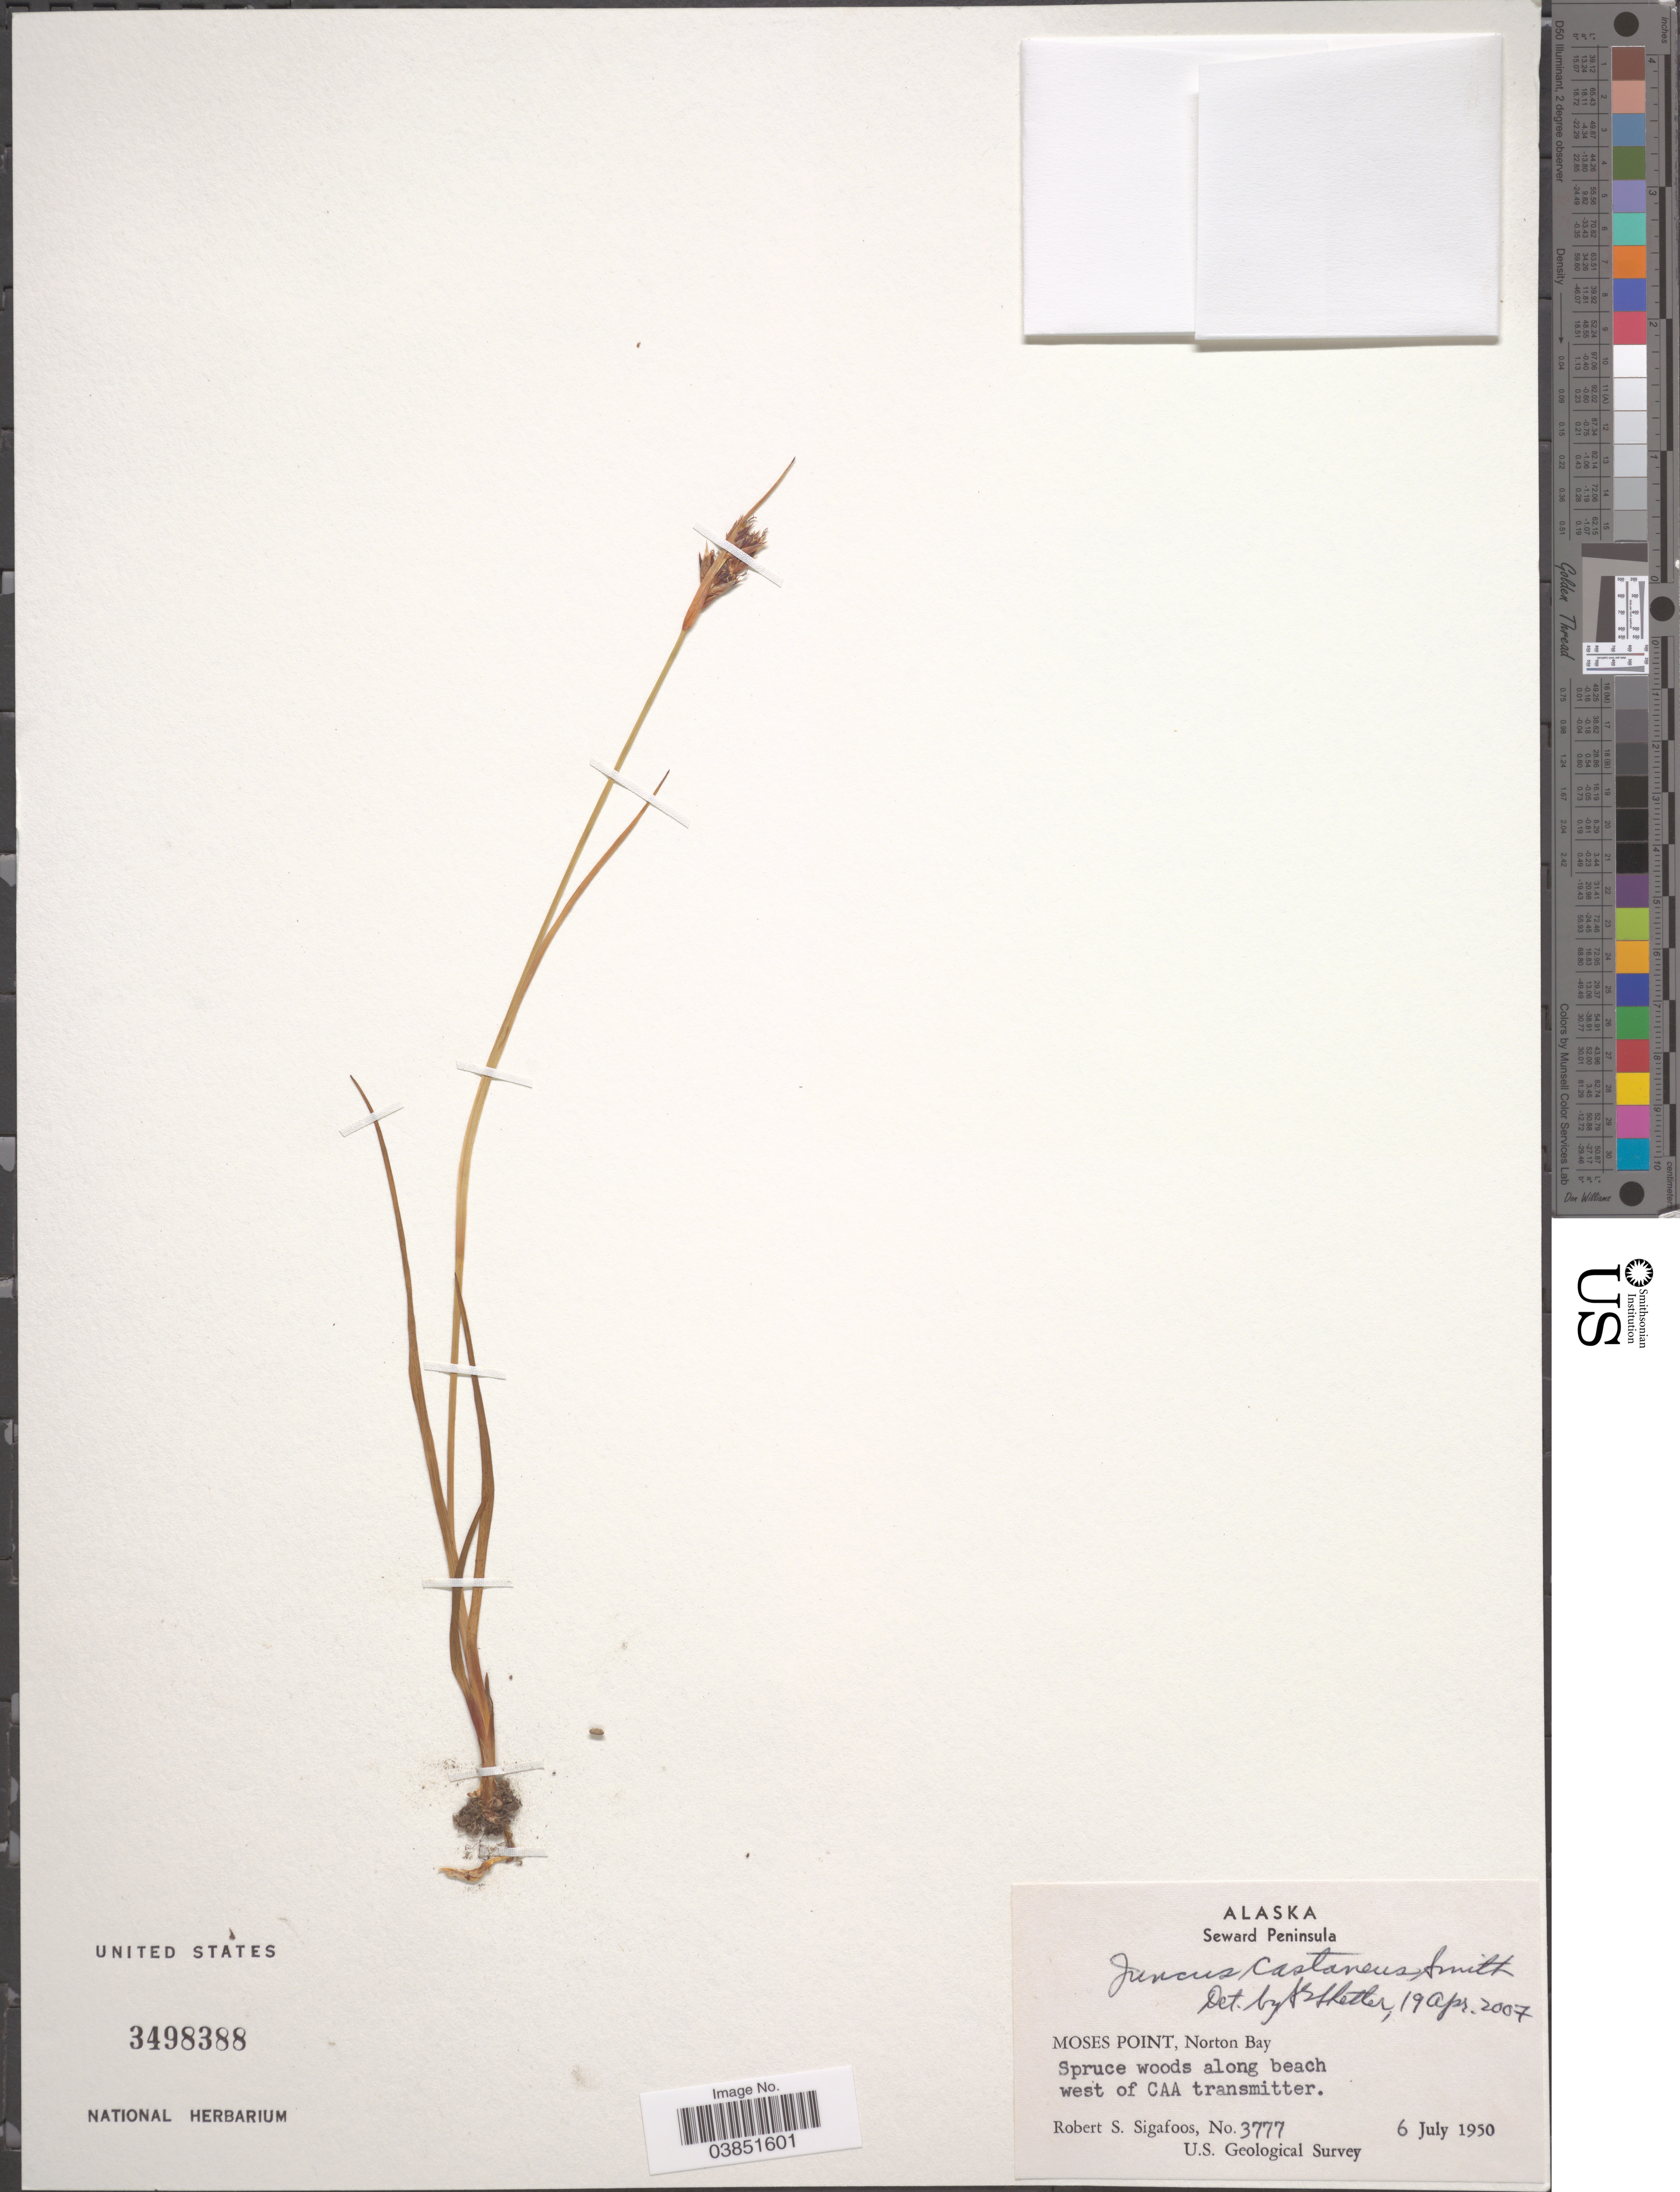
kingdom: Plantae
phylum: Tracheophyta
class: Liliopsida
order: Poales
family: Juncaceae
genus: Juncus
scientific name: Juncus castaneus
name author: Sm.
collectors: R. Sigafoos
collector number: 3777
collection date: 1950-07-06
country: United States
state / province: Alaska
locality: Seward Peninsula. Moses Point, Norton Bay. Along beach west of CAA transmitter.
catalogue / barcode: US 3498388